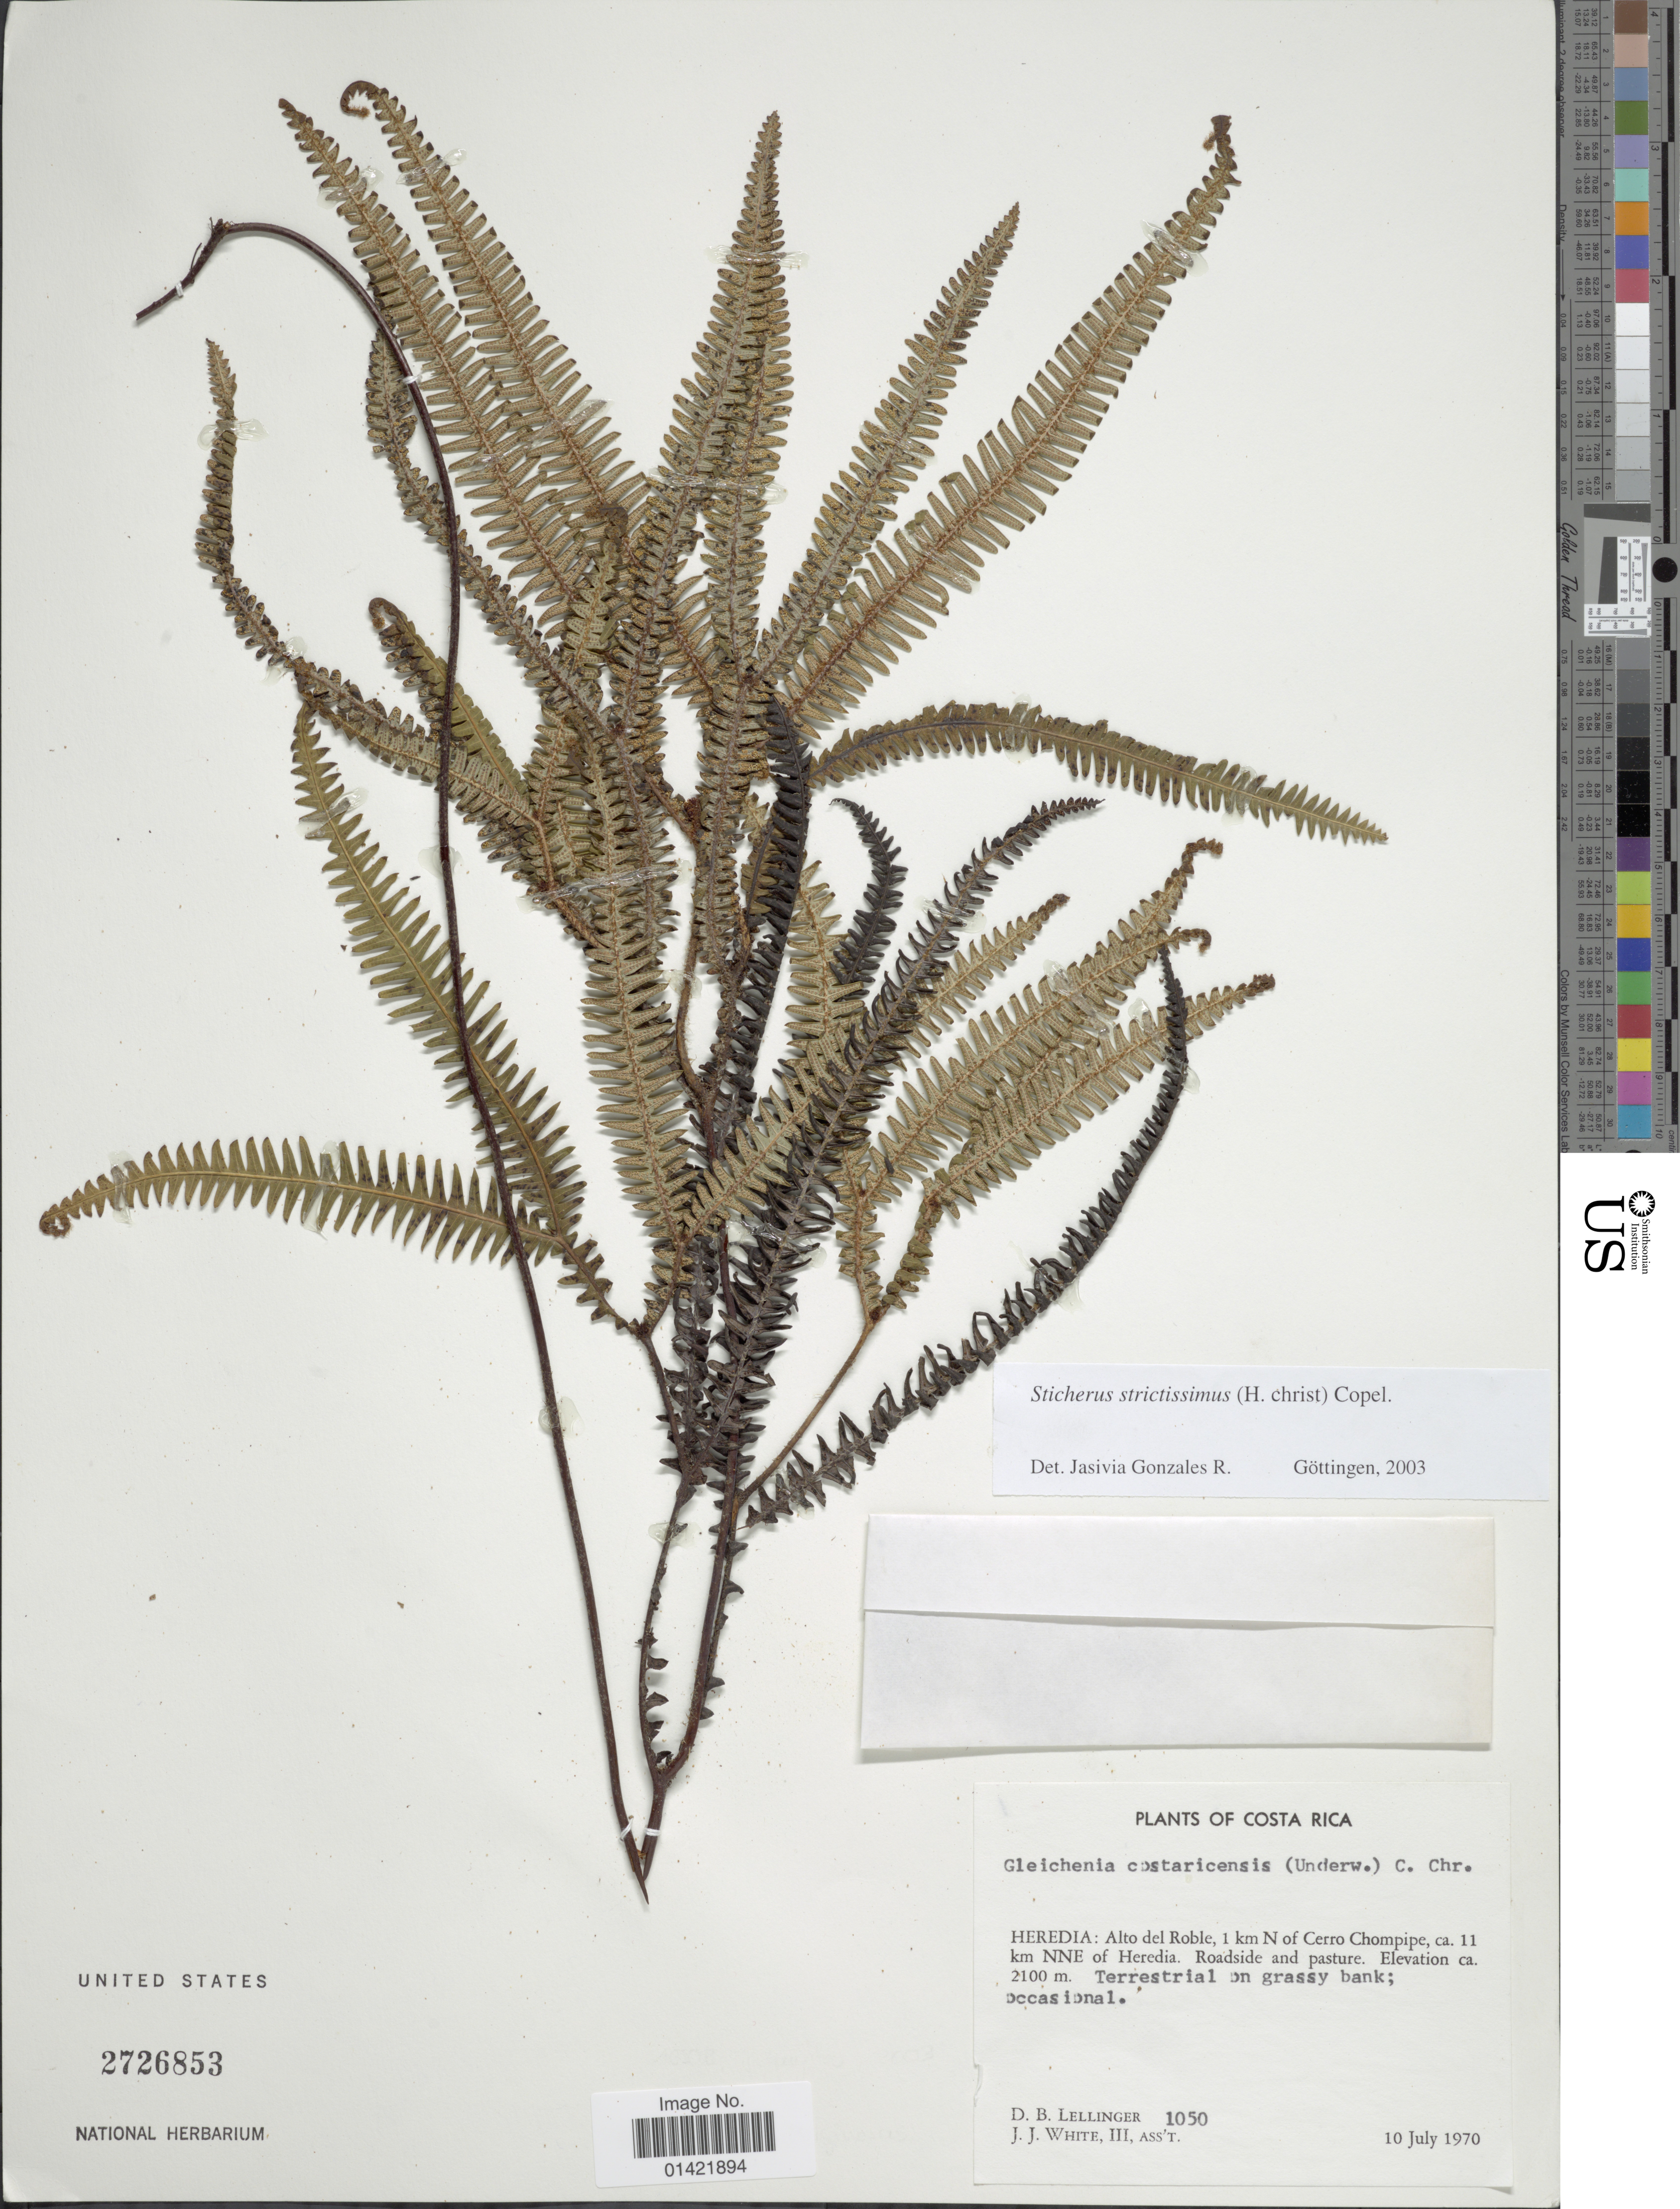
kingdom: Plantae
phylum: Tracheophyta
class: Polypodiopsida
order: Gleicheniales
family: Gleicheniaceae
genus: Sticherus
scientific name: Sticherus rubiginosus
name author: (Mett.) Nakai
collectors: D. B. Lellinger & J. J. White III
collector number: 1050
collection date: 1970-07-10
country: Costa Rica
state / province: Heredia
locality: Alto del Roble, 1 km N of Cerro Chompipe, ca. 11 km NNE of Heredia.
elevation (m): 2100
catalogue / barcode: US 2726853